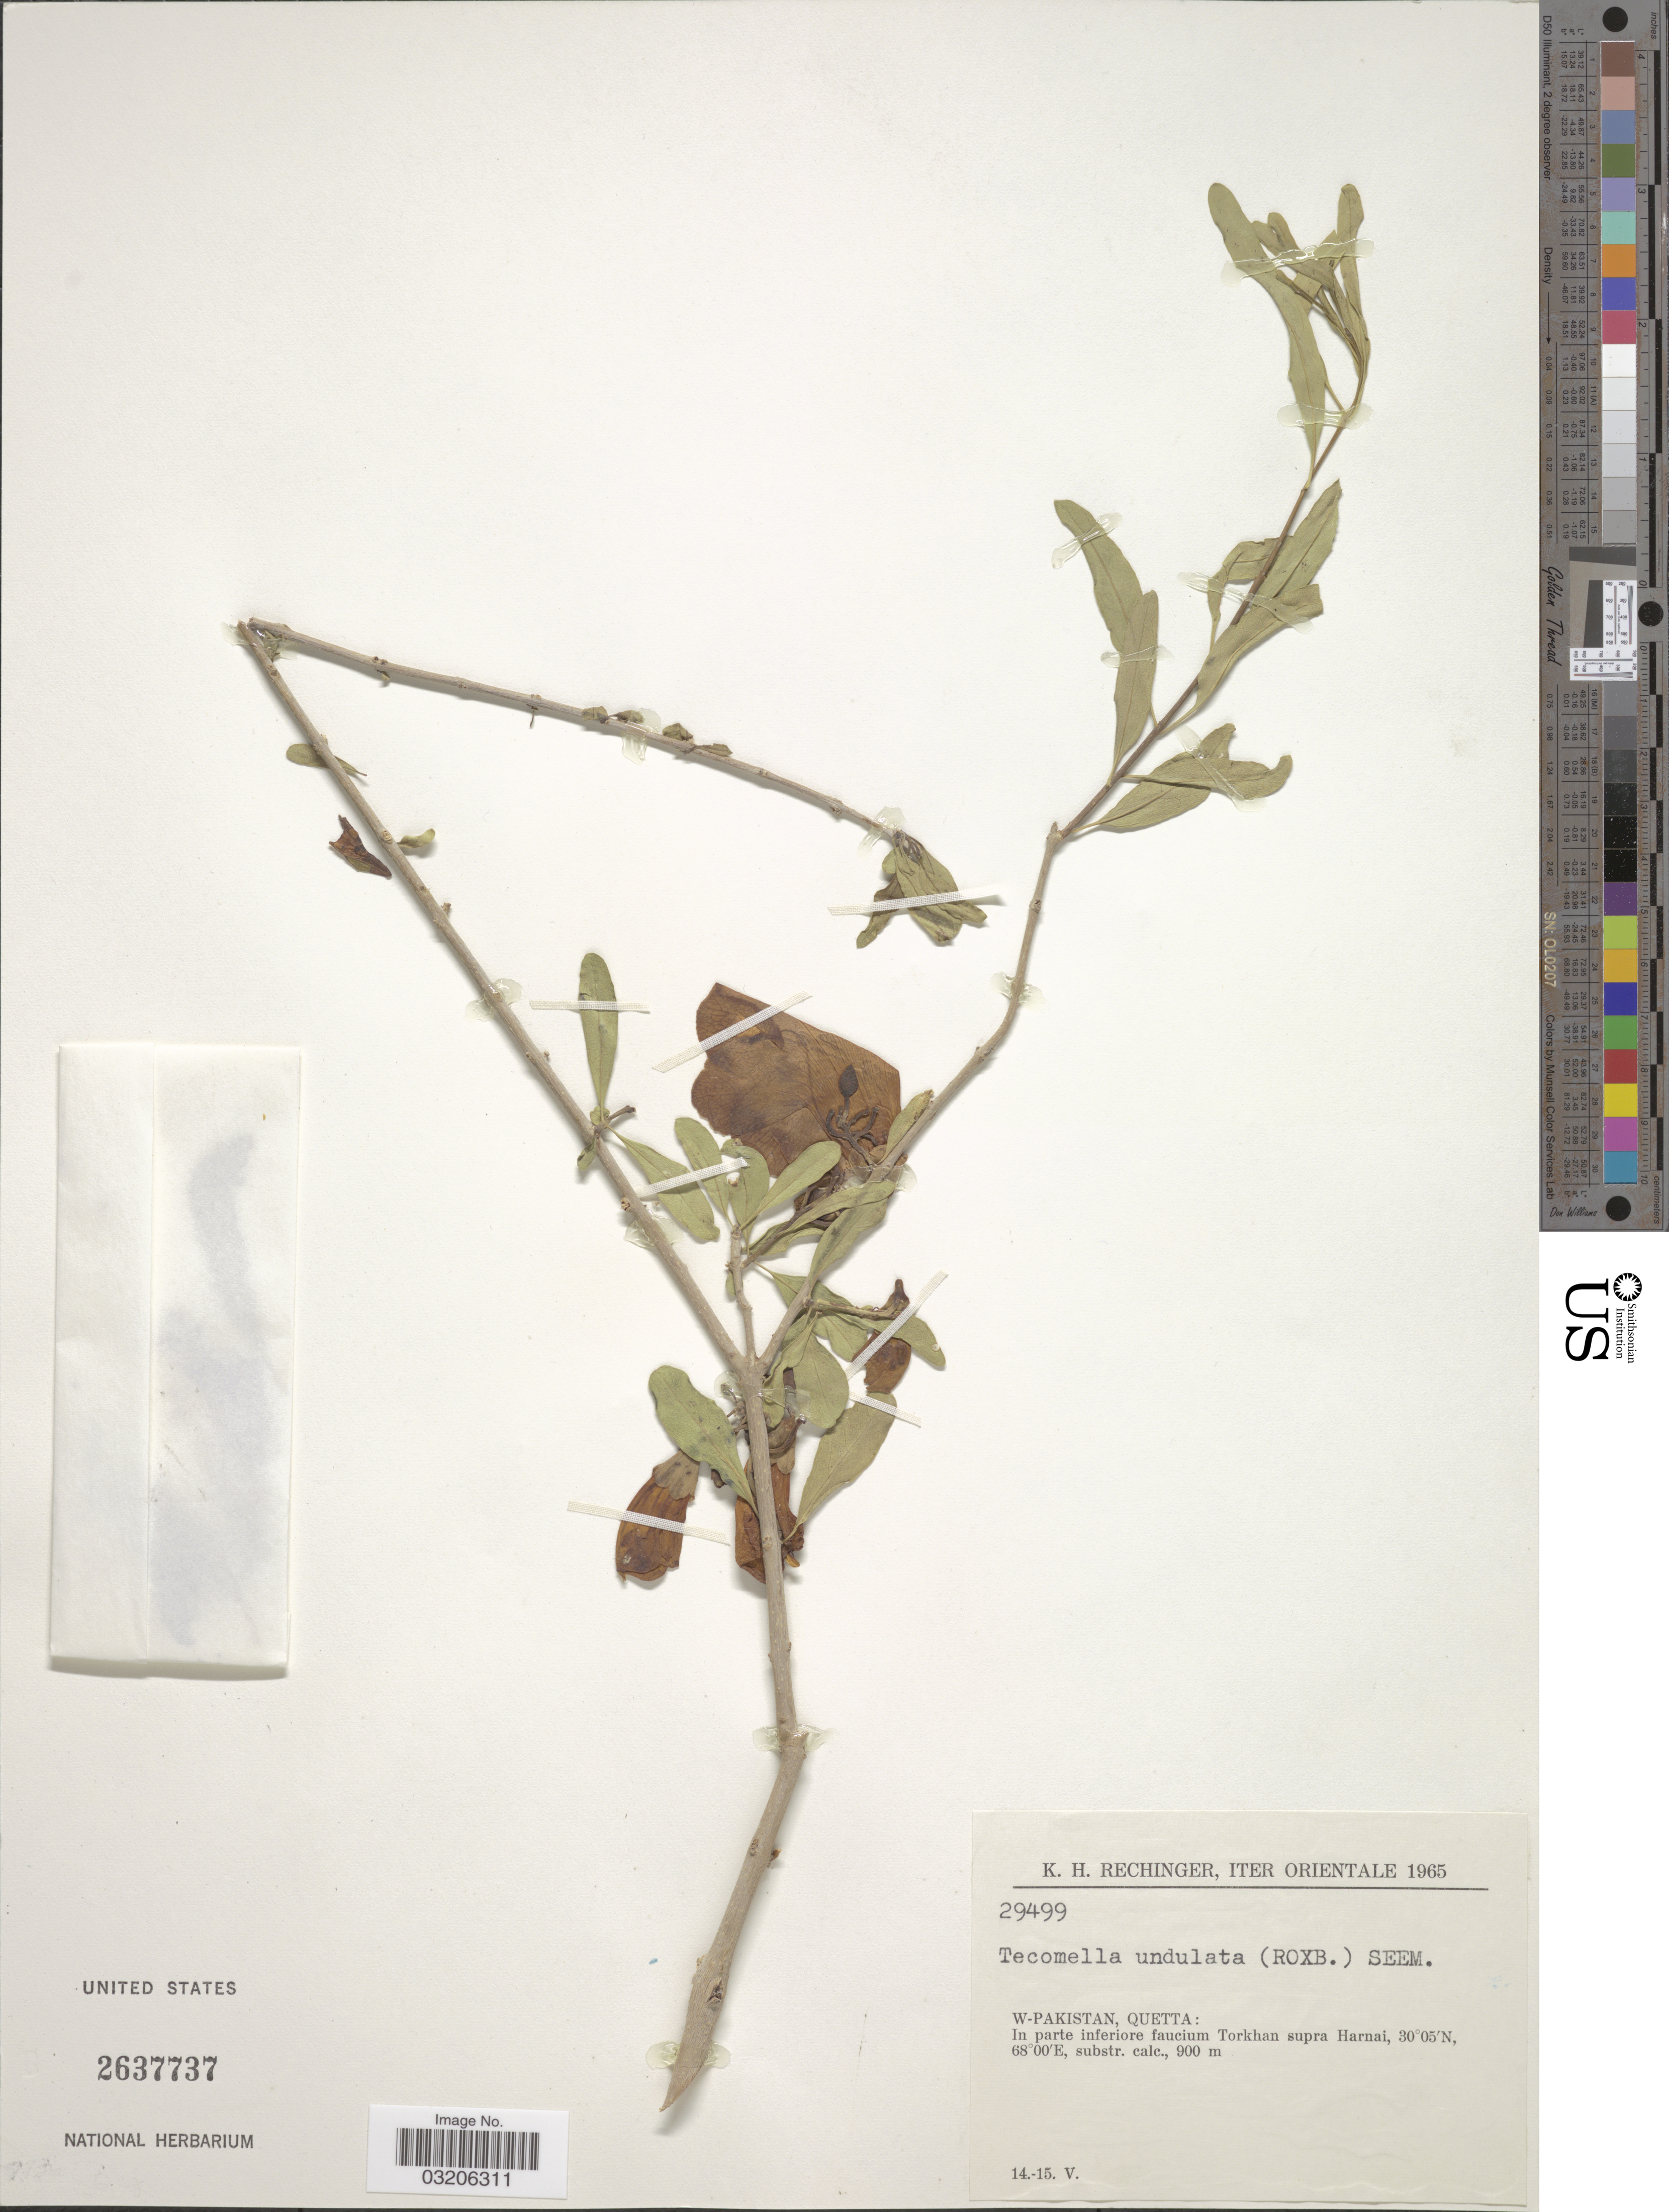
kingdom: Plantae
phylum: Tracheophyta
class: Magnoliopsida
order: Lamiales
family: Bignoniaceae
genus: Tecomella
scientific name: Tecomella undulata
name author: (Sm.) Seem.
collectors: K. H. Rechinger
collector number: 29499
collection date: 1965-05-14/1965-05-15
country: Pakistan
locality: Iter Orientale. W-Pakistan, Quetta: In parte inferiore faucium Torkhan supra Harnai.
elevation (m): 900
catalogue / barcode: US 2637737